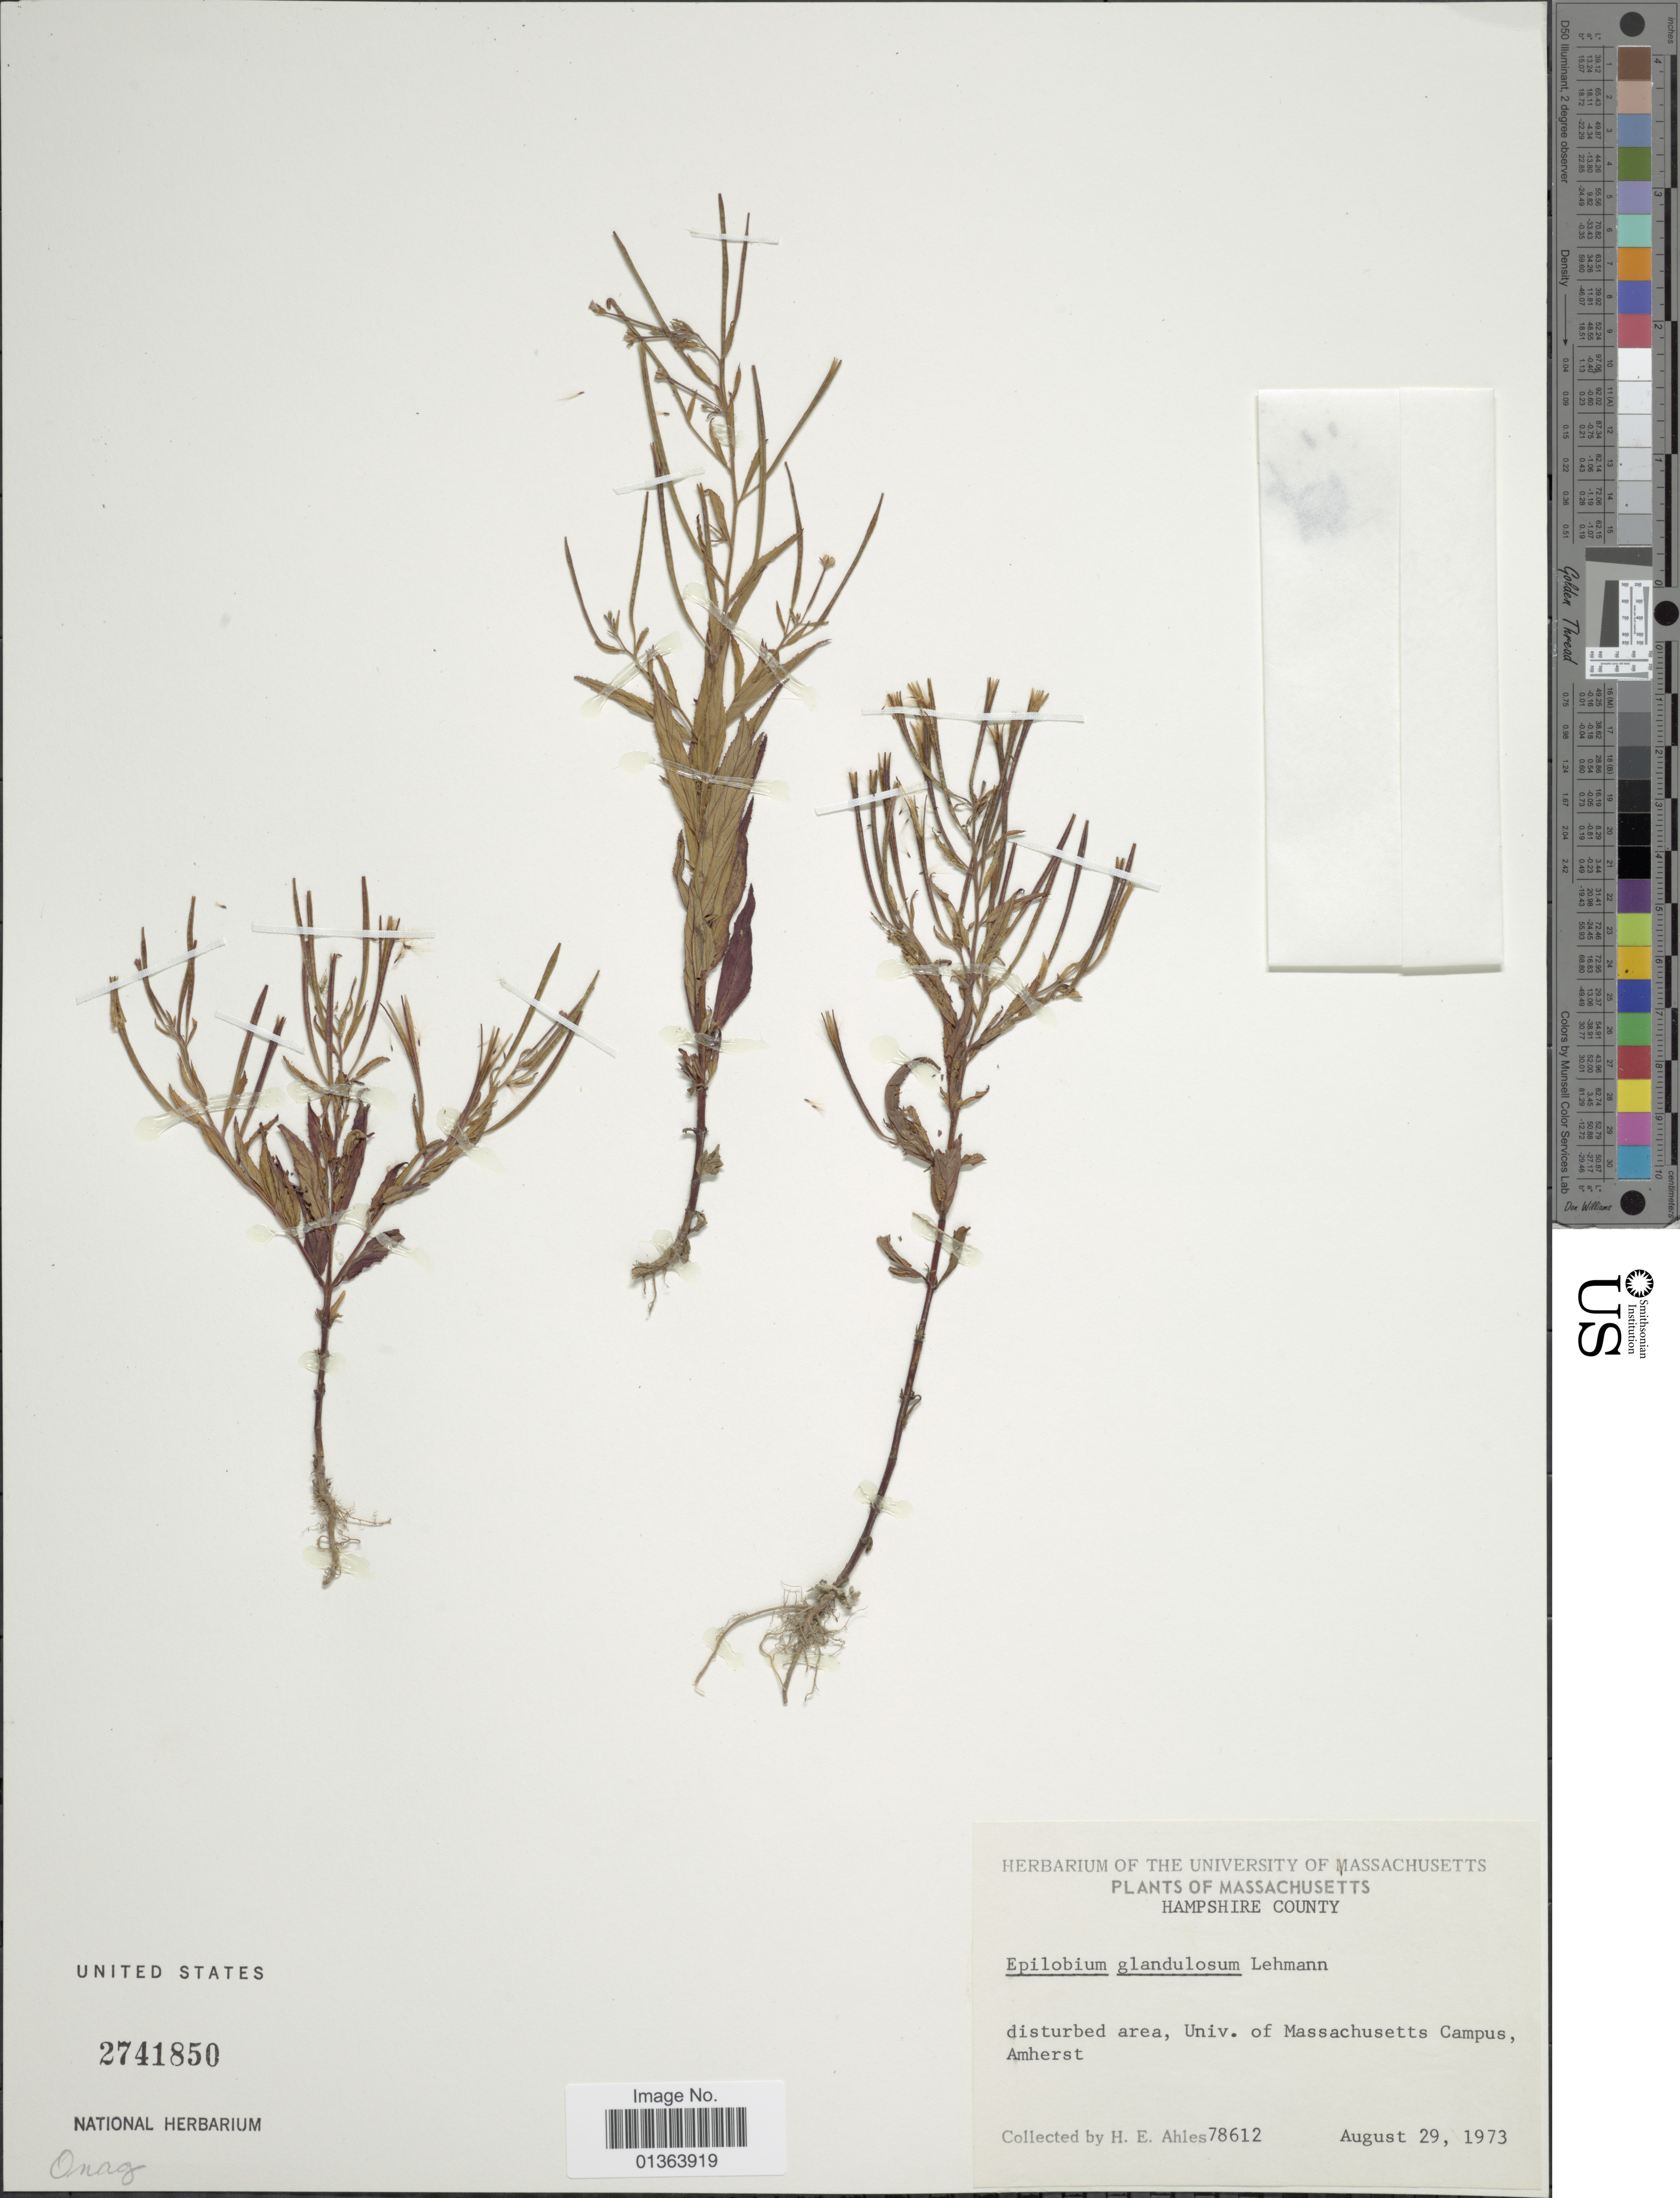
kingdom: Plantae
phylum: Tracheophyta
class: Magnoliopsida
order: Myrtales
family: Onagraceae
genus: Epilobium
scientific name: Epilobium ciliatum subsp. glandulosum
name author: (Lehm.) Hoch & P.H. Raven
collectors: H. E. Ahles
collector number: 78612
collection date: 1973-08-29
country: United States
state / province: Massachusetts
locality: Hampshire County. Univ. of Massachusetts Campus, Amherst.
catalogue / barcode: US 2741850